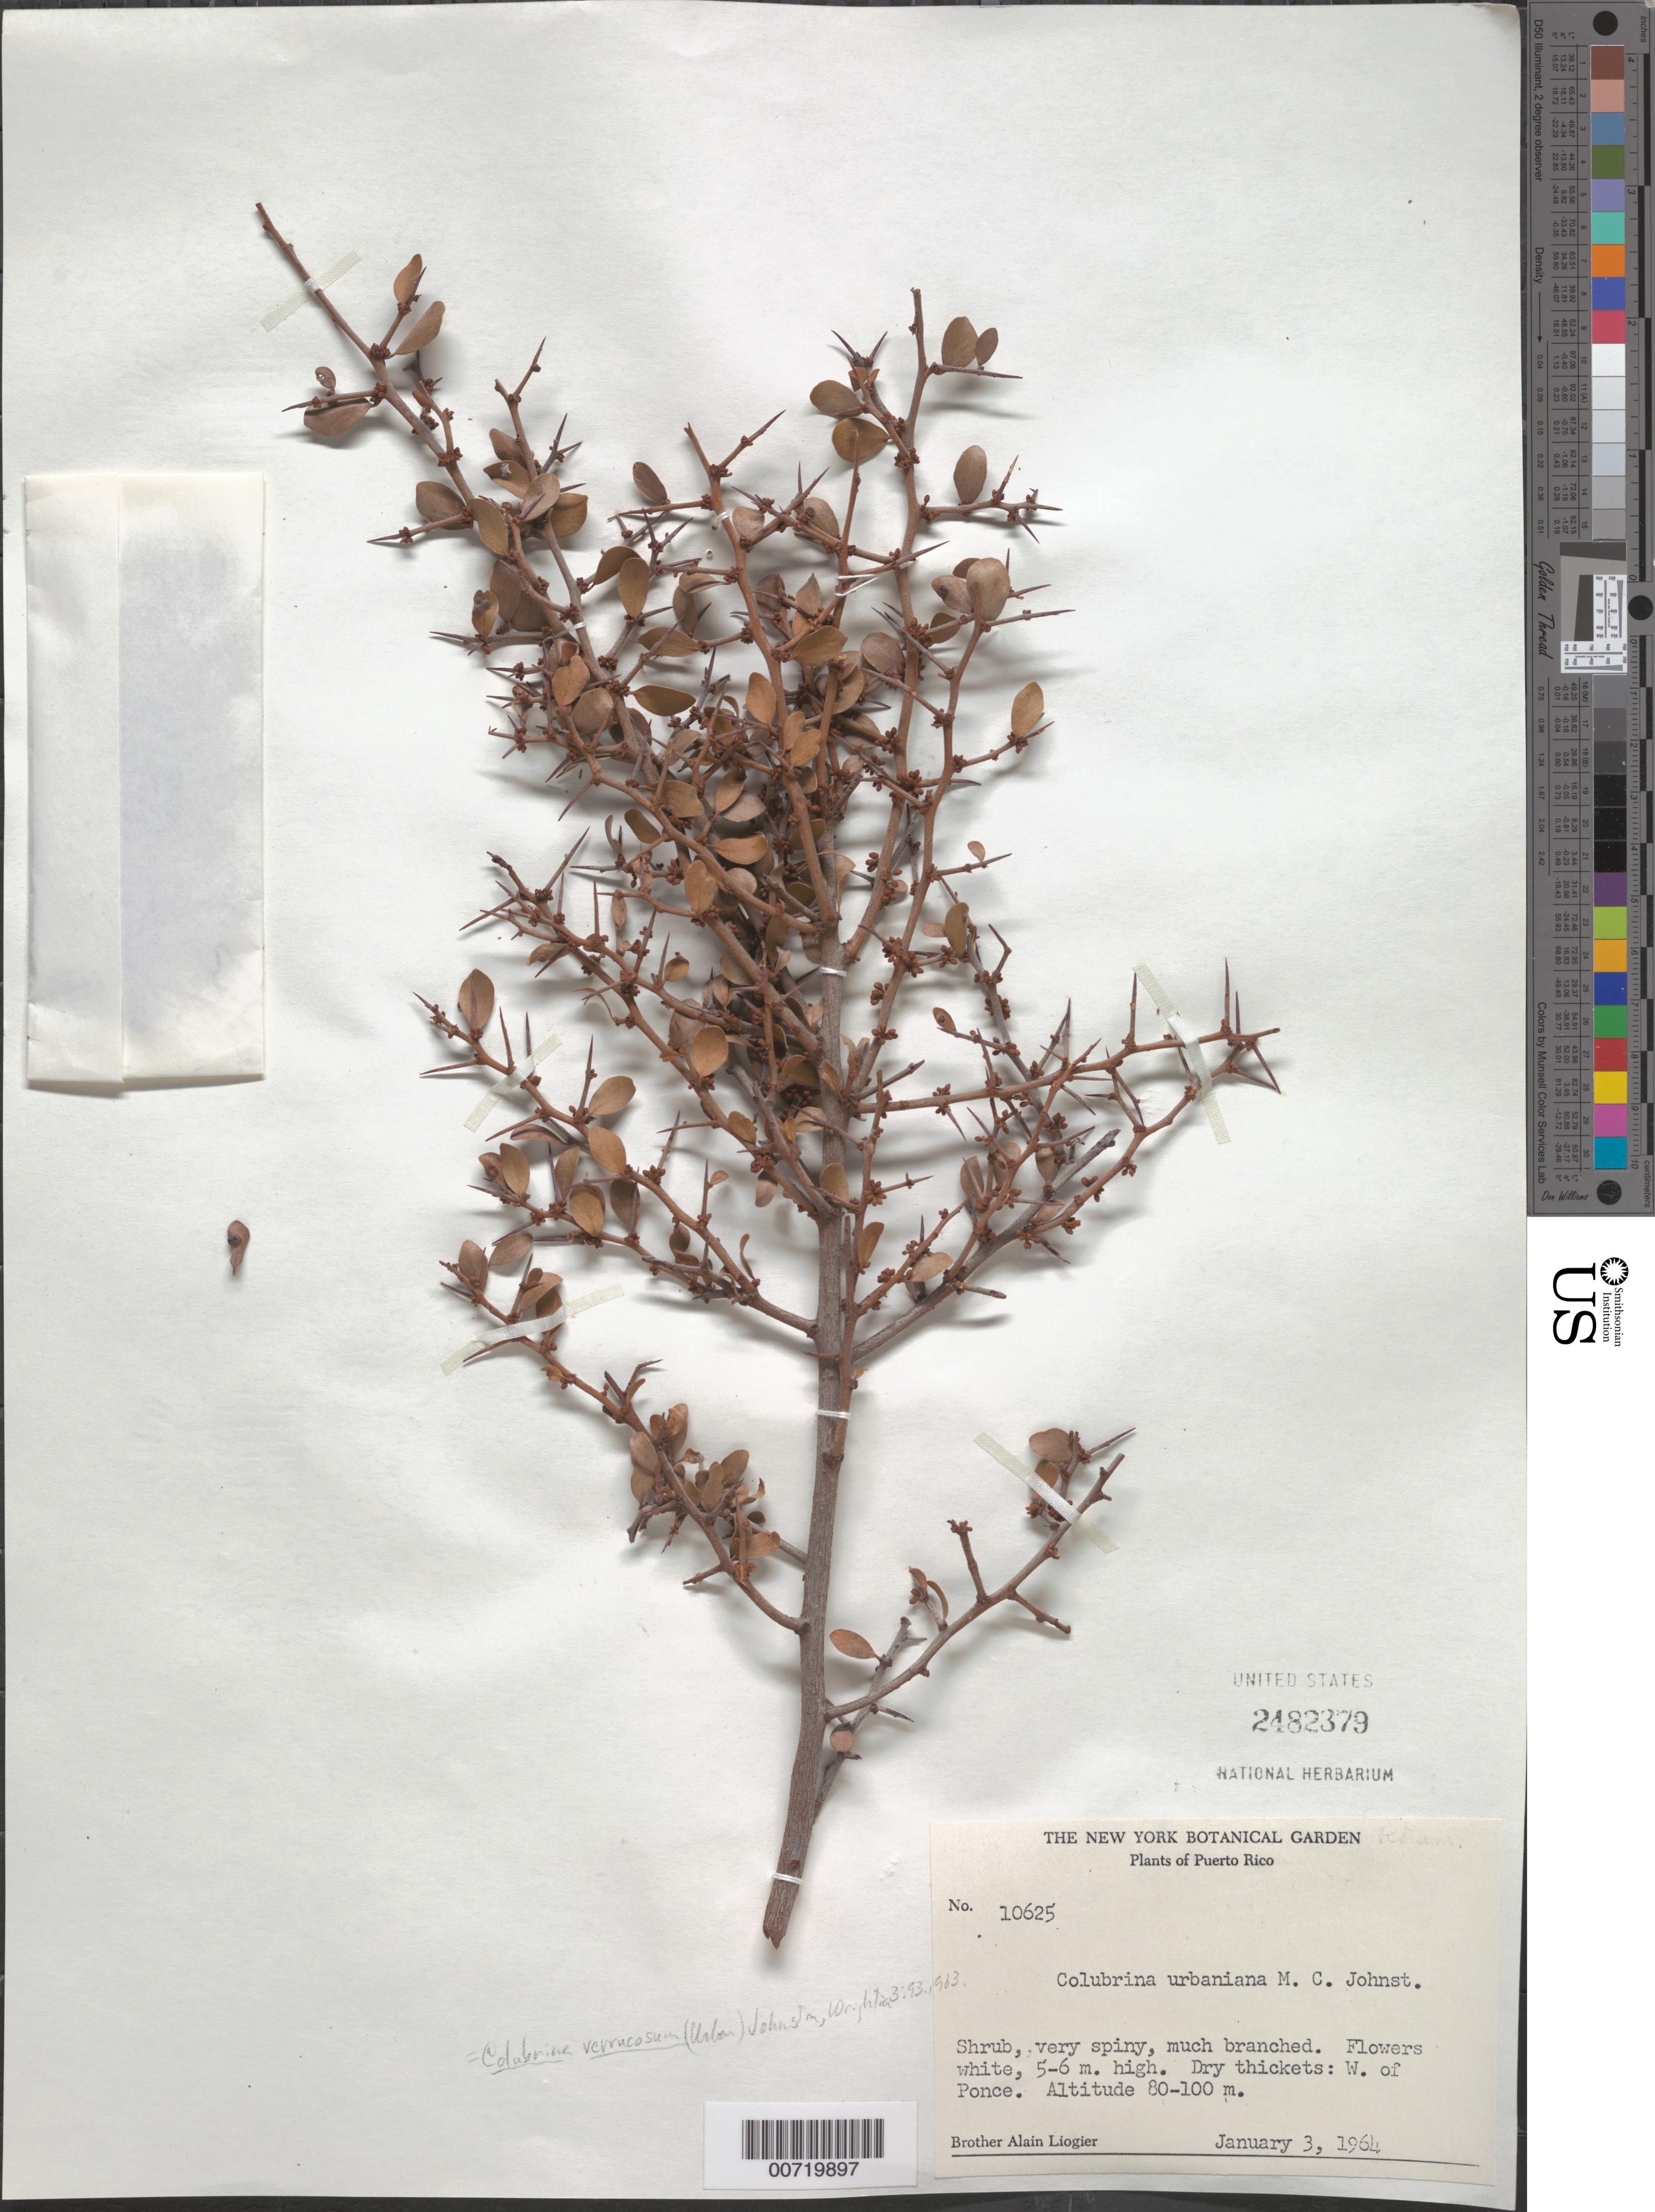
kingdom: Plantae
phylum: Tracheophyta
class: Magnoliopsida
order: Rosales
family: Rhamnaceae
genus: Colubrina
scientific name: Colubrina verrucosa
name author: (Urb.) M.C. Johnst.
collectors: A. H. Liogier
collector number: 10625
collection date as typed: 03 Jan 1964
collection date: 1964-01-03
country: Puerto Rico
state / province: Ponce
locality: Ponce, W of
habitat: Dry thicket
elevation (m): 80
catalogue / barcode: US 2482379